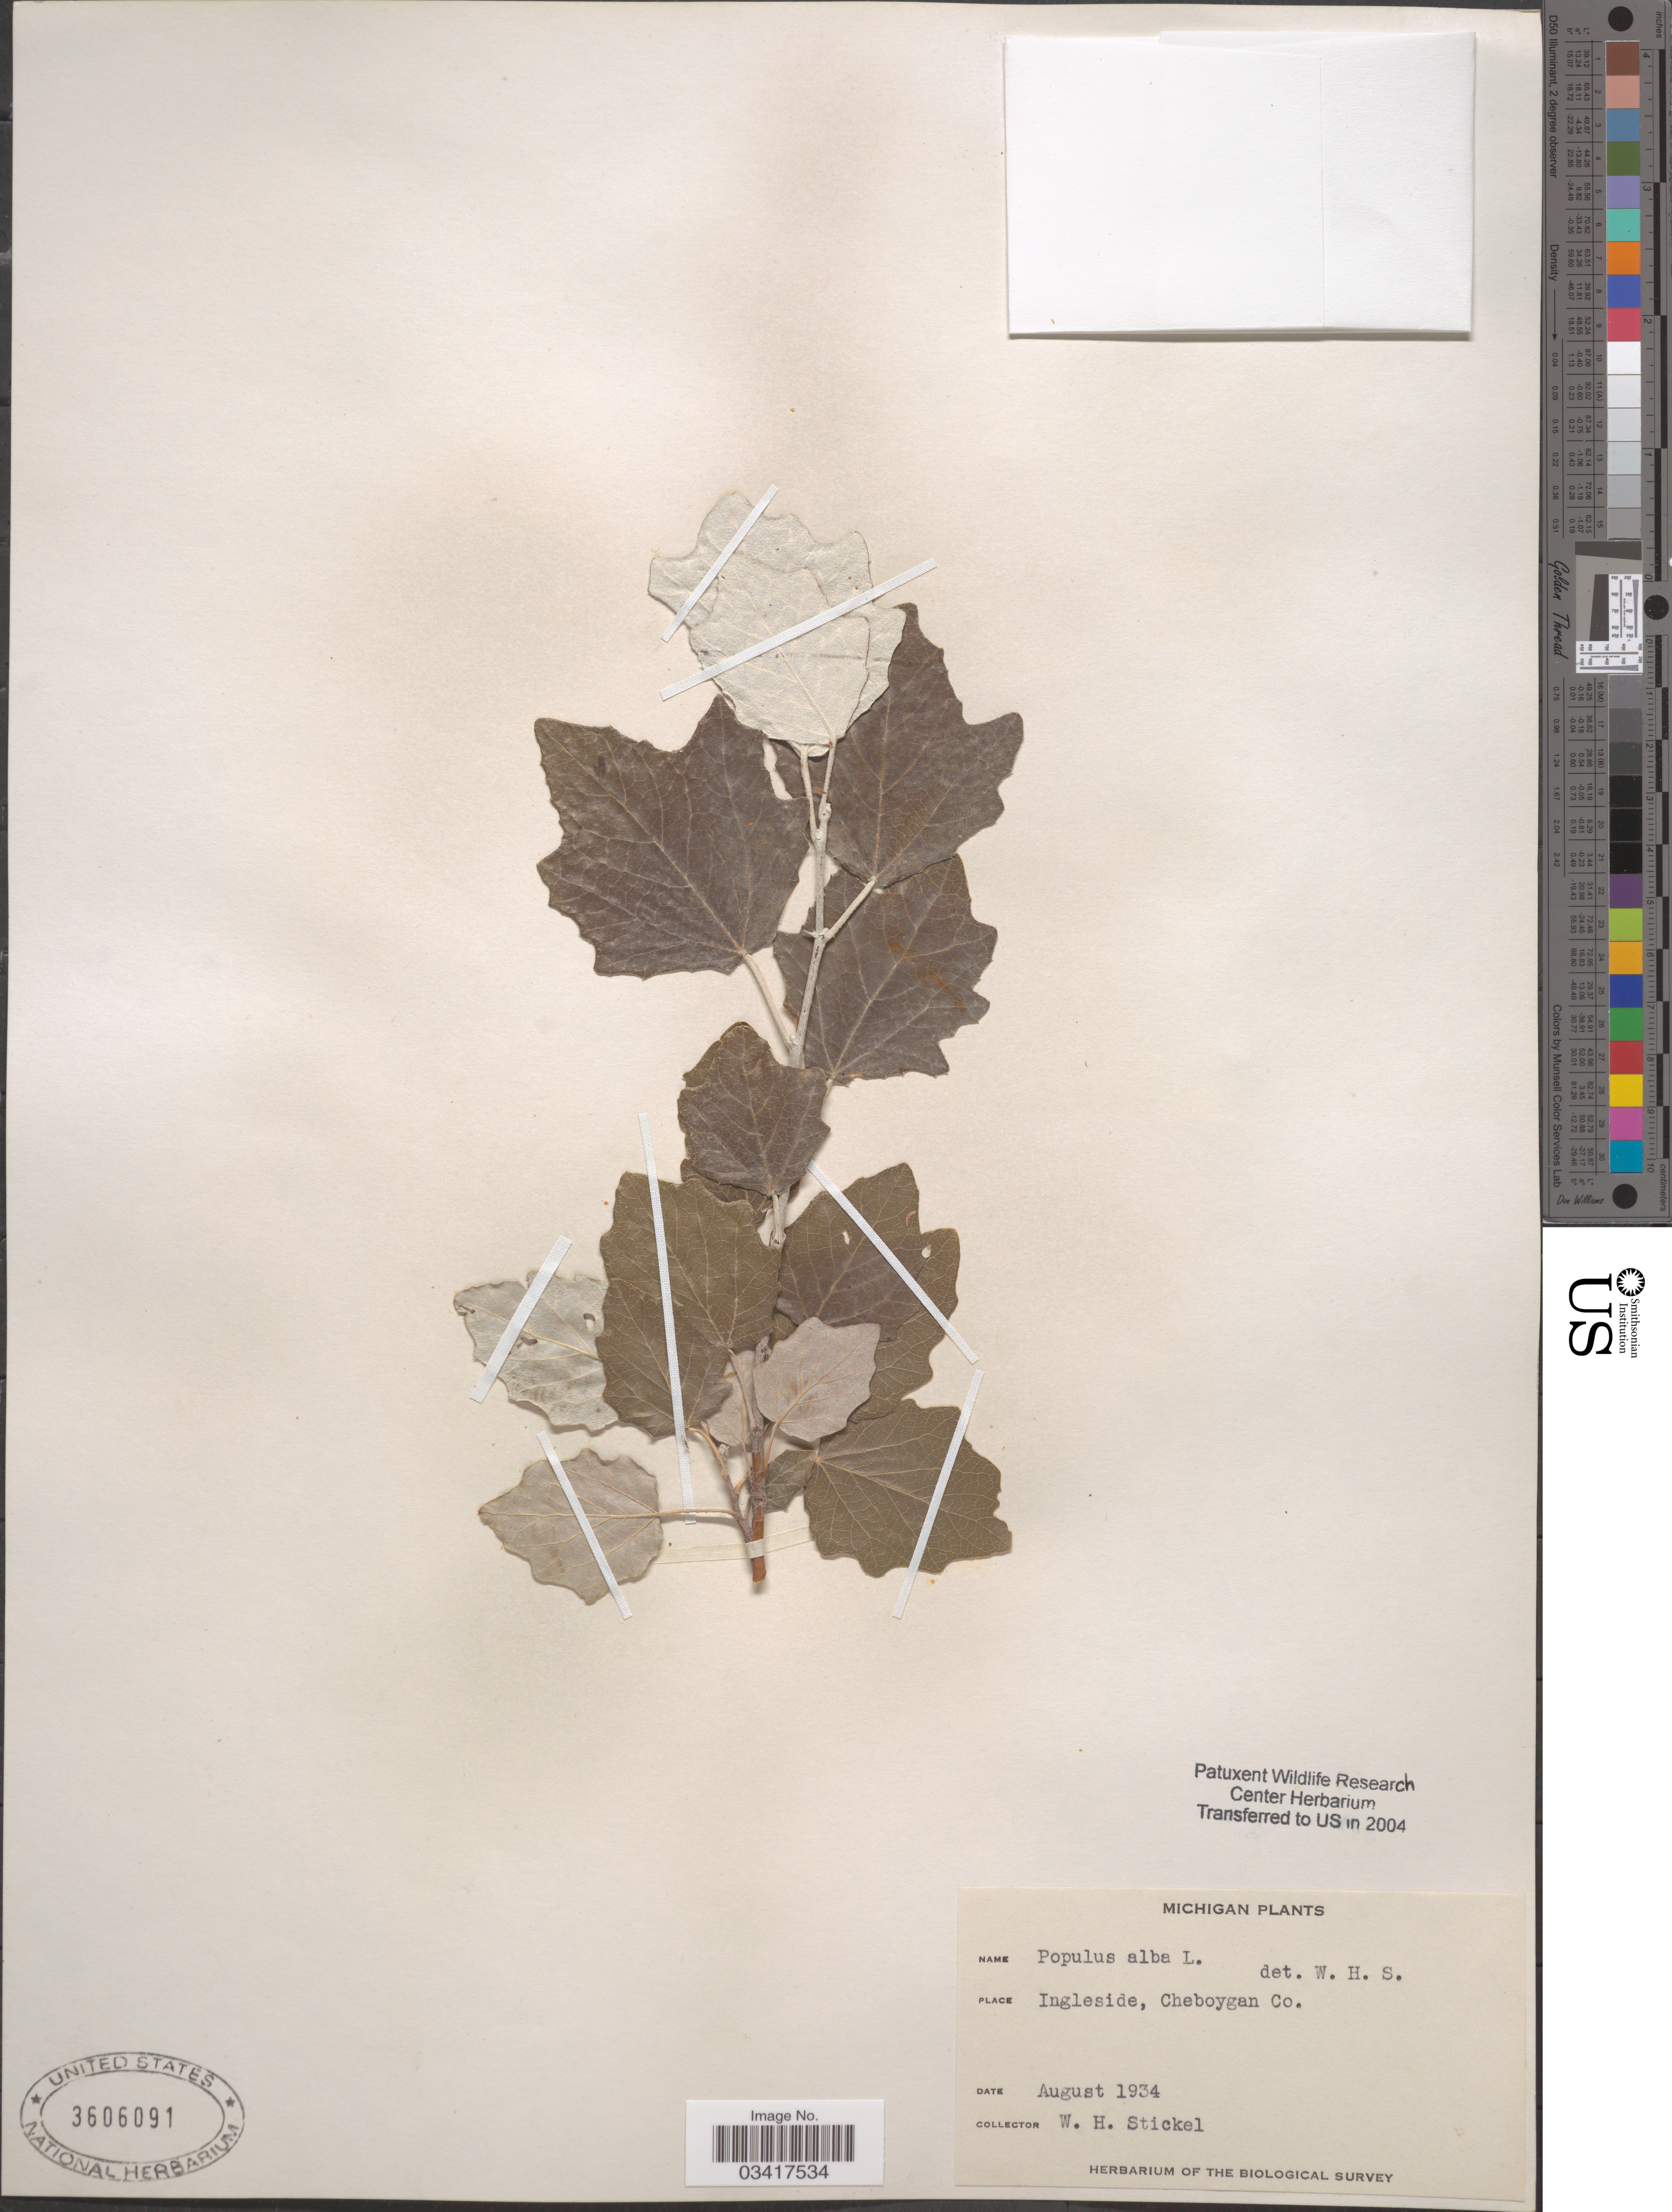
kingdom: Plantae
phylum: Tracheophyta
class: Magnoliopsida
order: Malpighiales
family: Salicaceae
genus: Populus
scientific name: Populus alba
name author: L.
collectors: W. Stickel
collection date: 1934-08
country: United States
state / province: Michigan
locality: Ingleside, Cheboygan Co.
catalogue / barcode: US 3606091